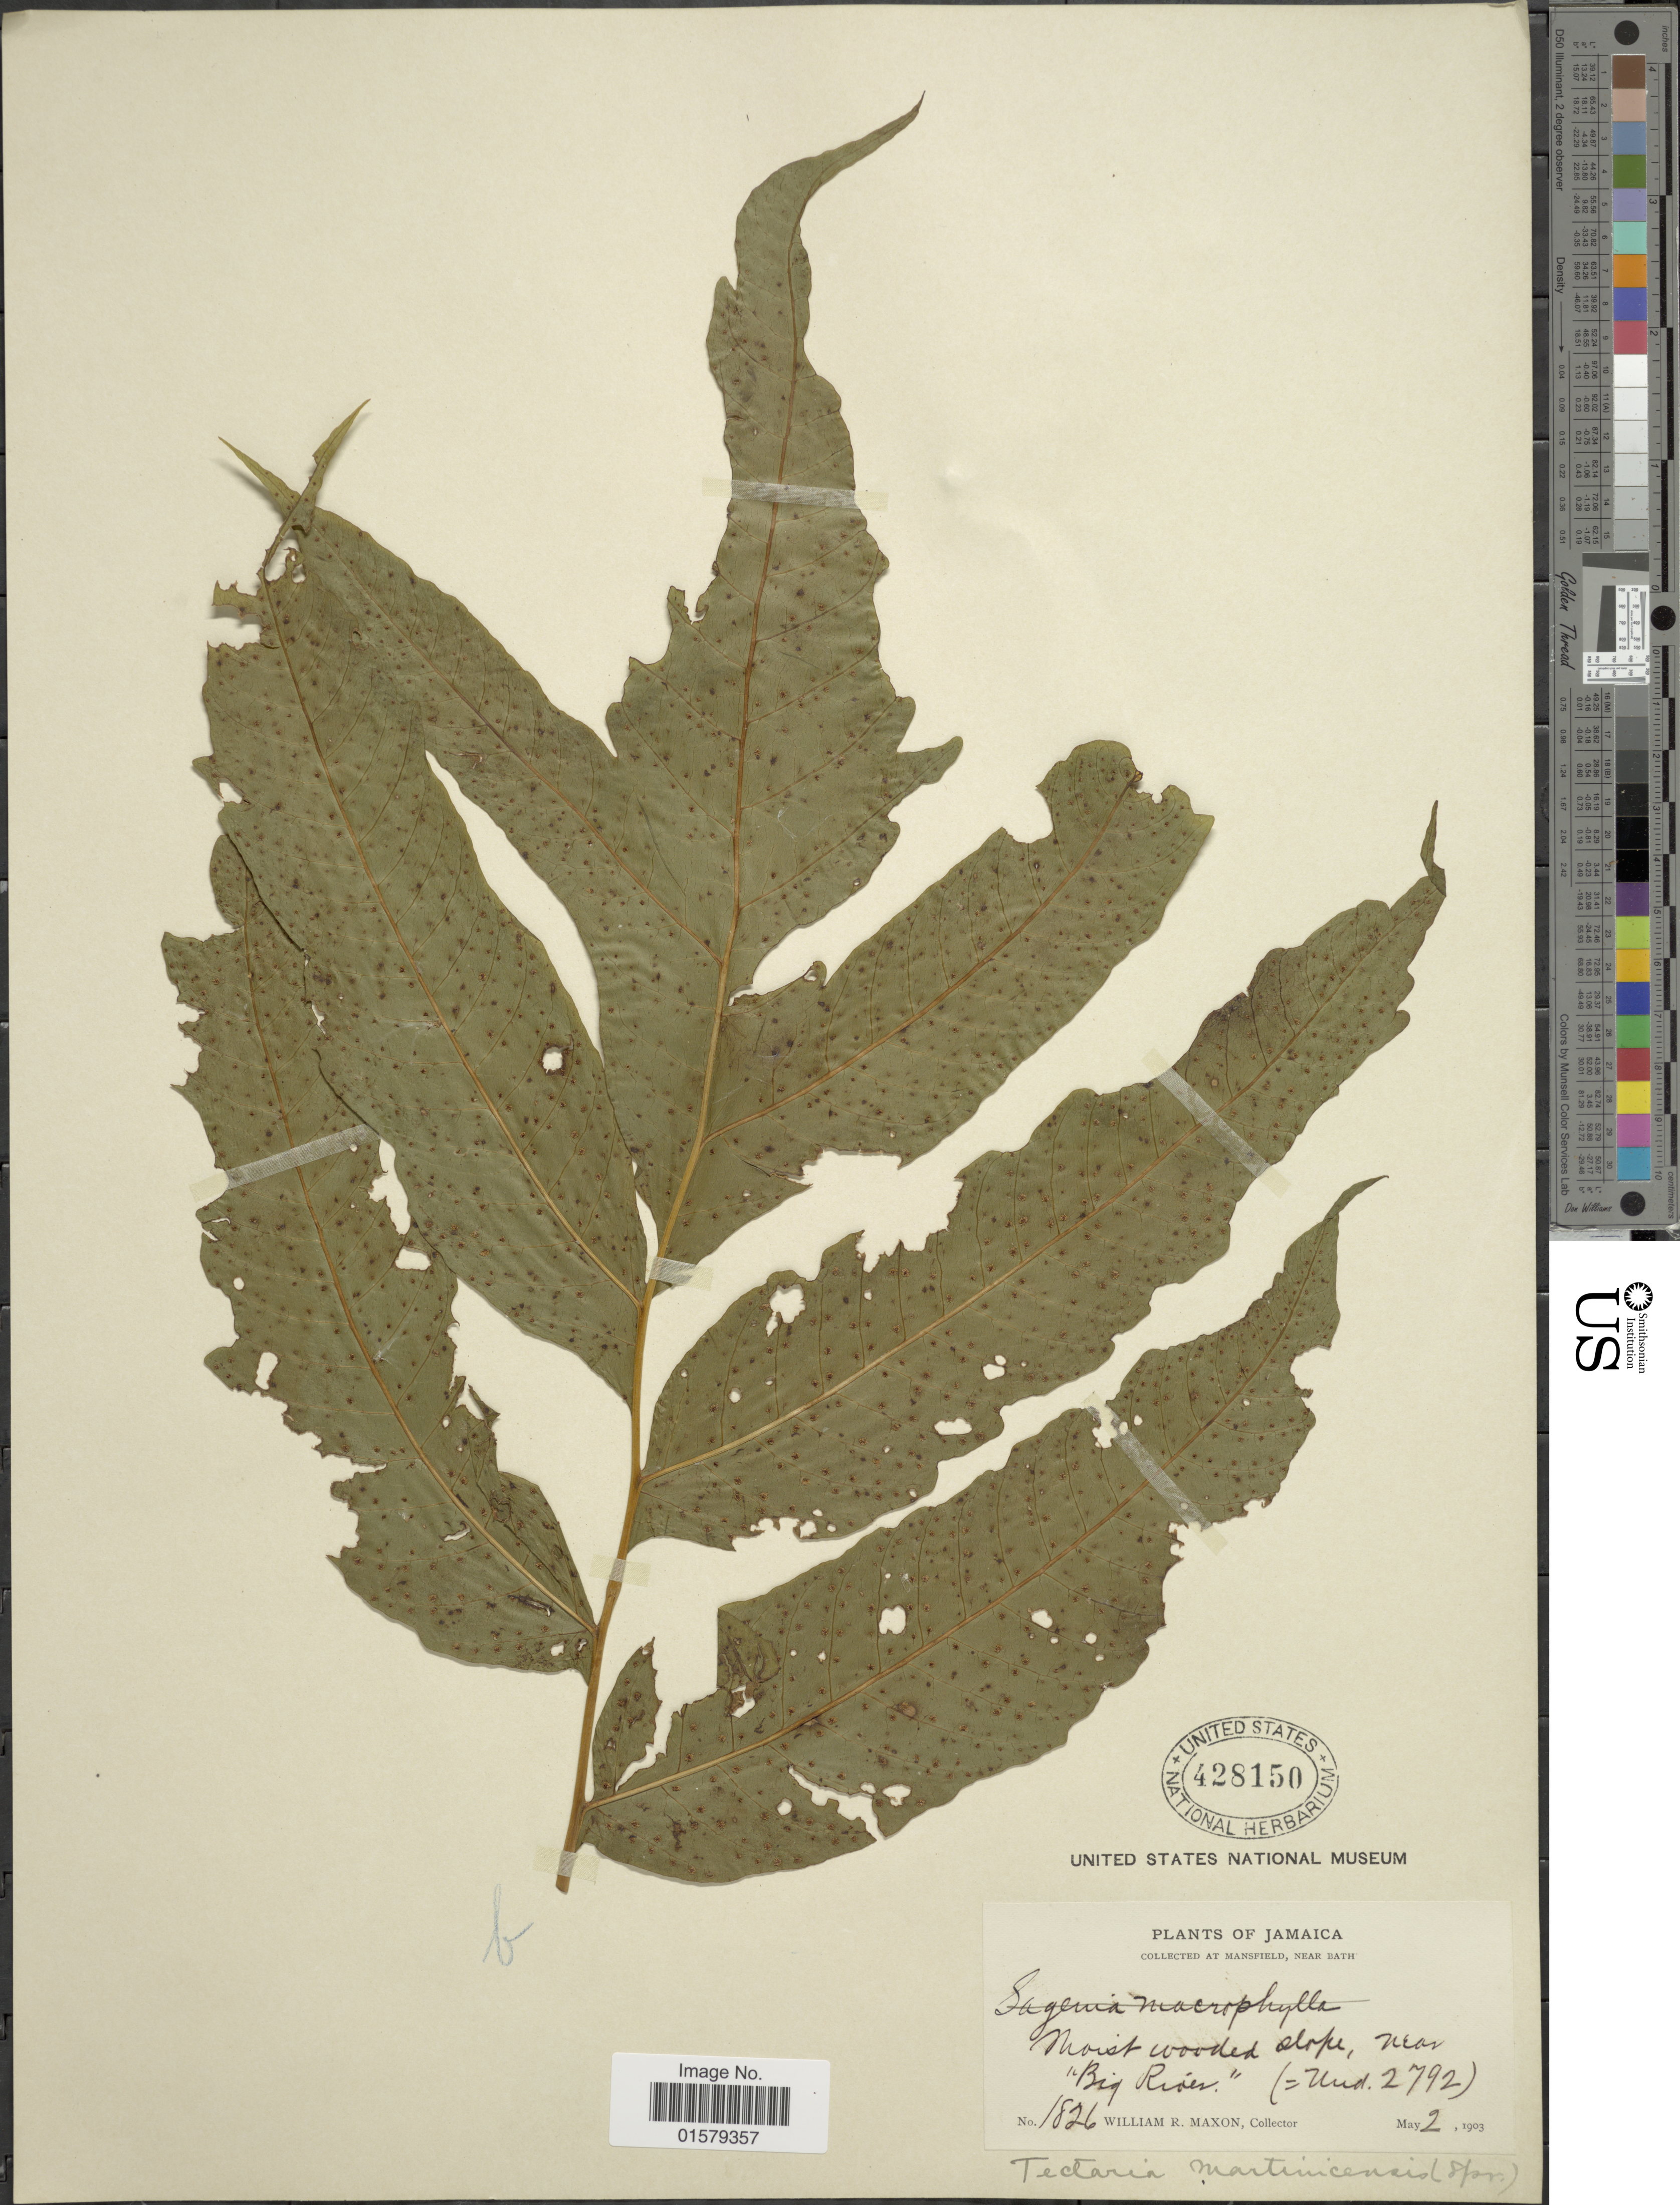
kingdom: Plantae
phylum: Tracheophyta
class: Polypodiopsida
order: Polypodiales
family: Tectariaceae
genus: Tectaria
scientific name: Tectaria incisa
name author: Cav.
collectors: W. R. Maxon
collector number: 1826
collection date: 1903-05-02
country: Jamaica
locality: Mansfield, near Bath, near "Big River"(=Und. 2792).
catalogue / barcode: US 428150